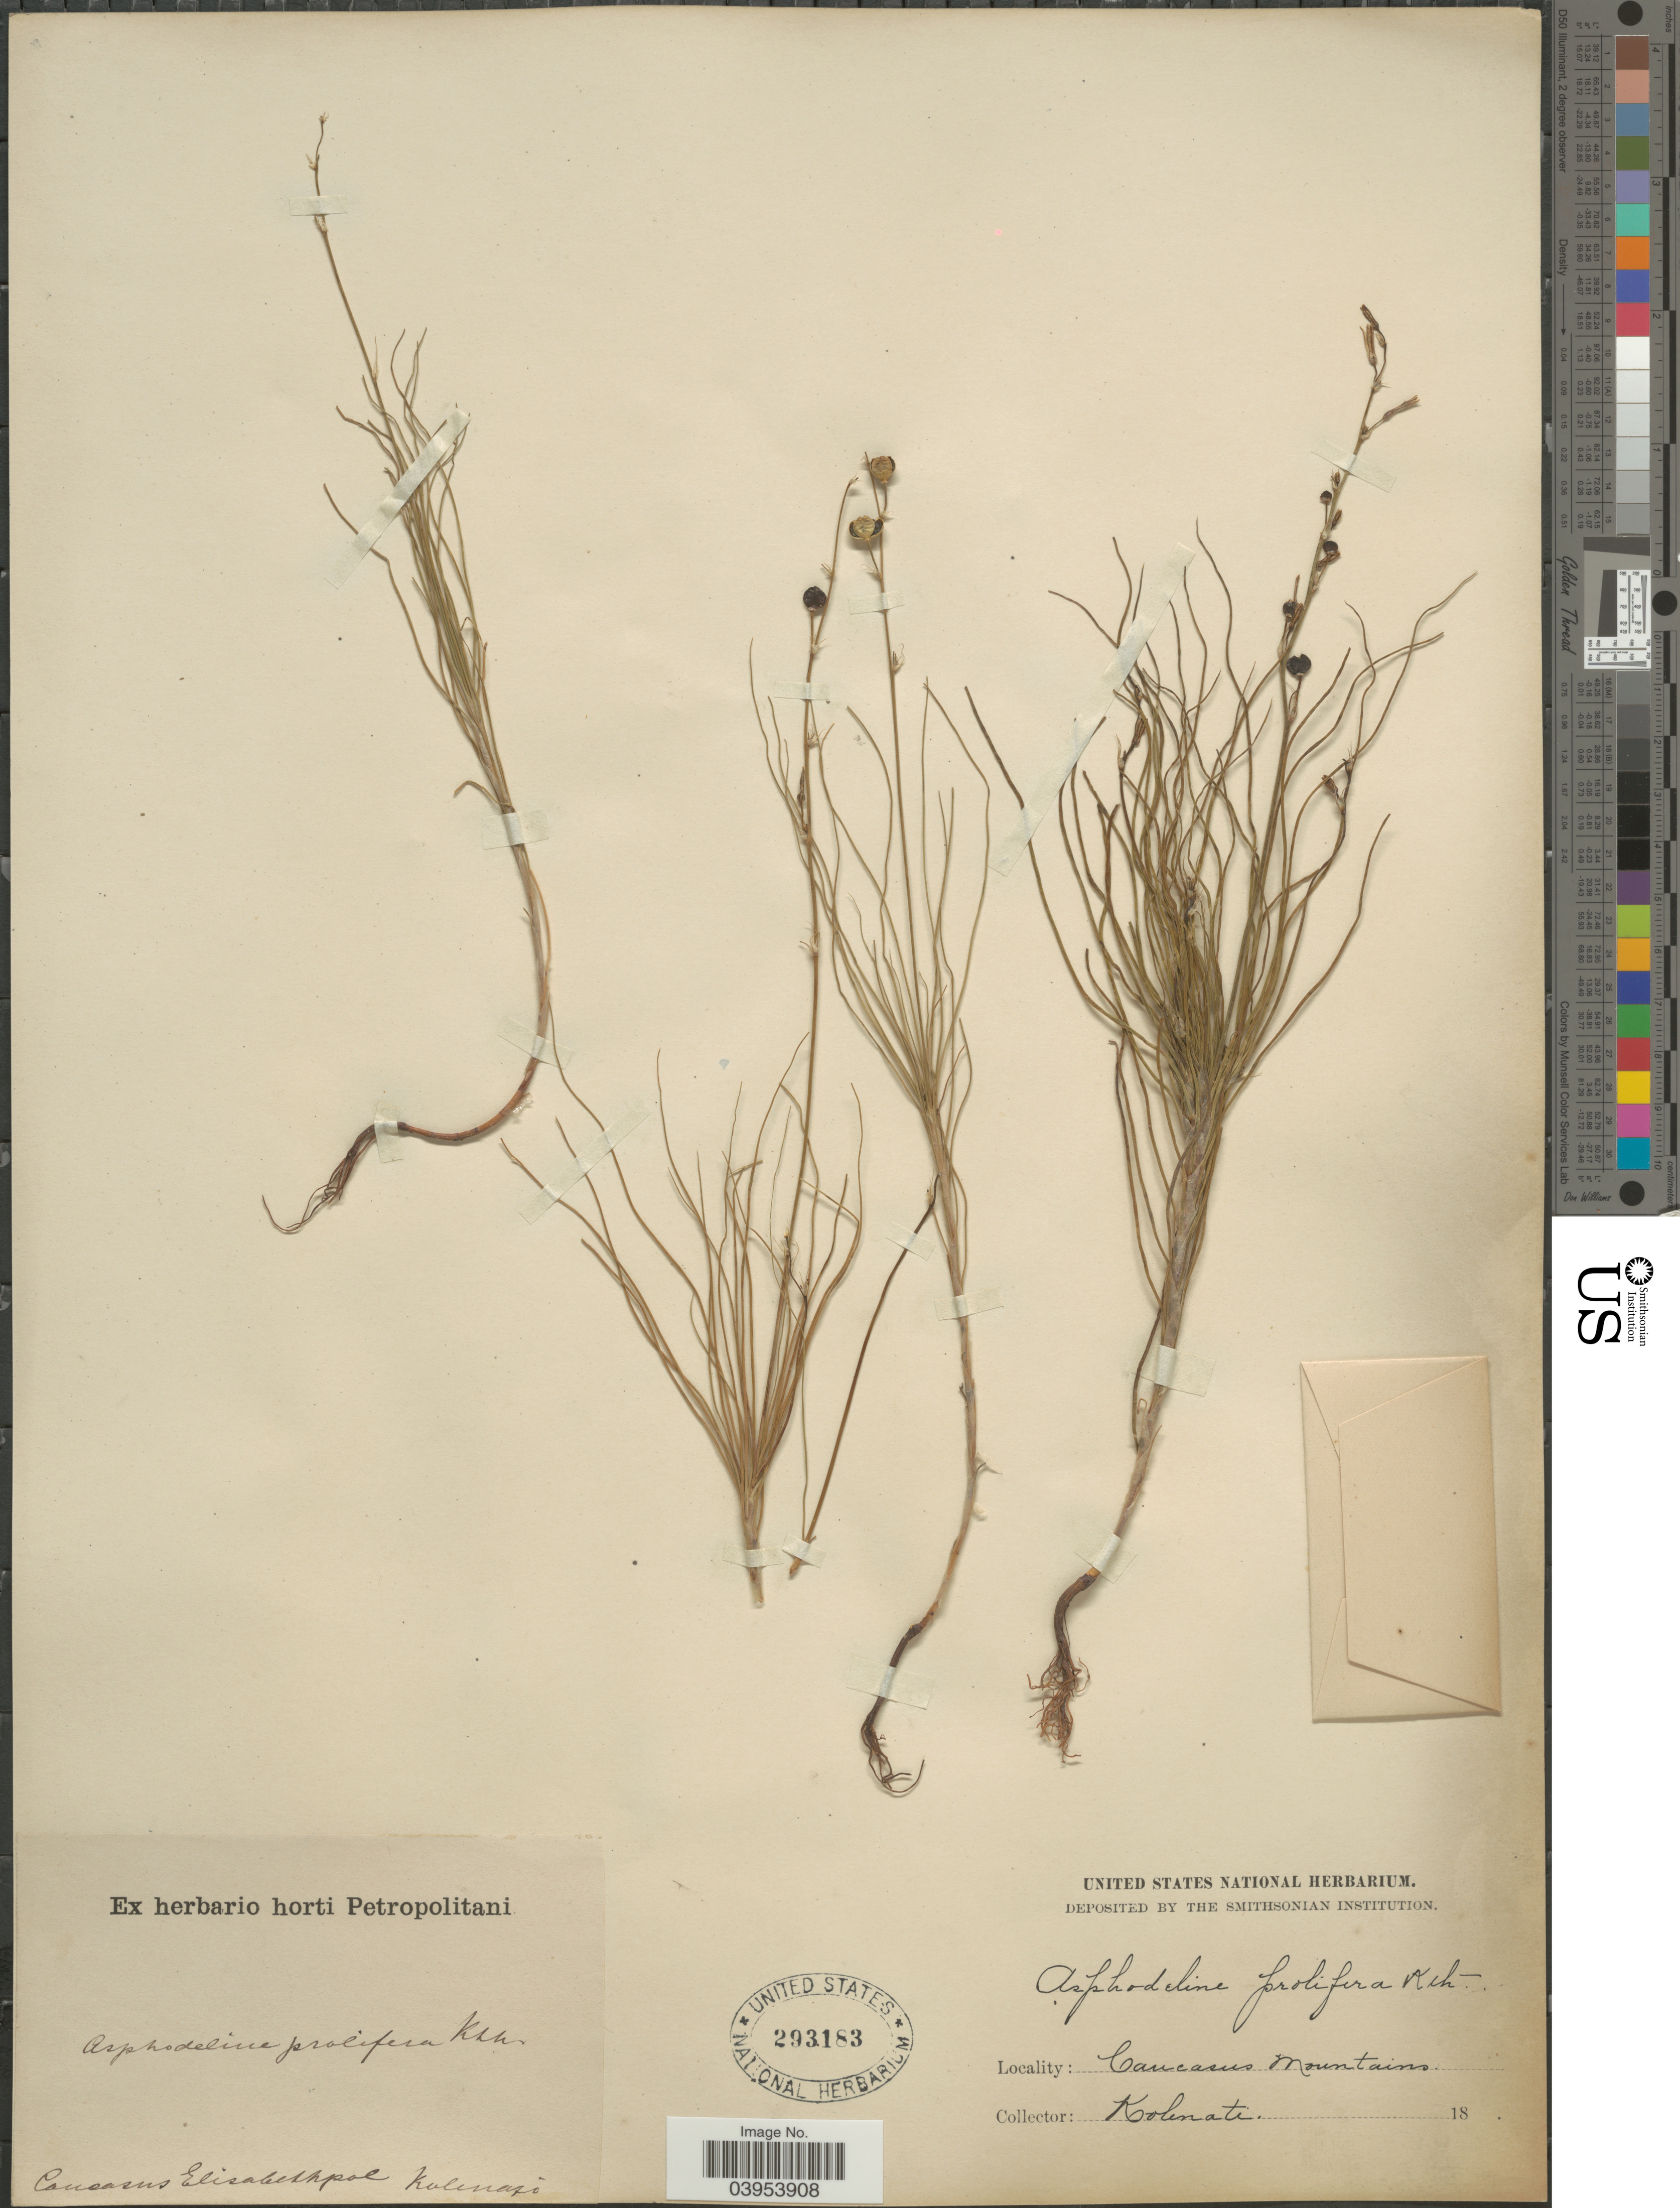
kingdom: Plantae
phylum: Tracheophyta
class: Liliopsida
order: Asparagales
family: Asphodelaceae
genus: Asphodeline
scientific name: Asphodeline prolifera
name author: (M. Bieb.) Kunth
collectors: Kolenati, --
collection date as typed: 18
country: Azerbaijan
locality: Caucasus Elisabethpol. Caucasus Mountains.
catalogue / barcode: US 293183